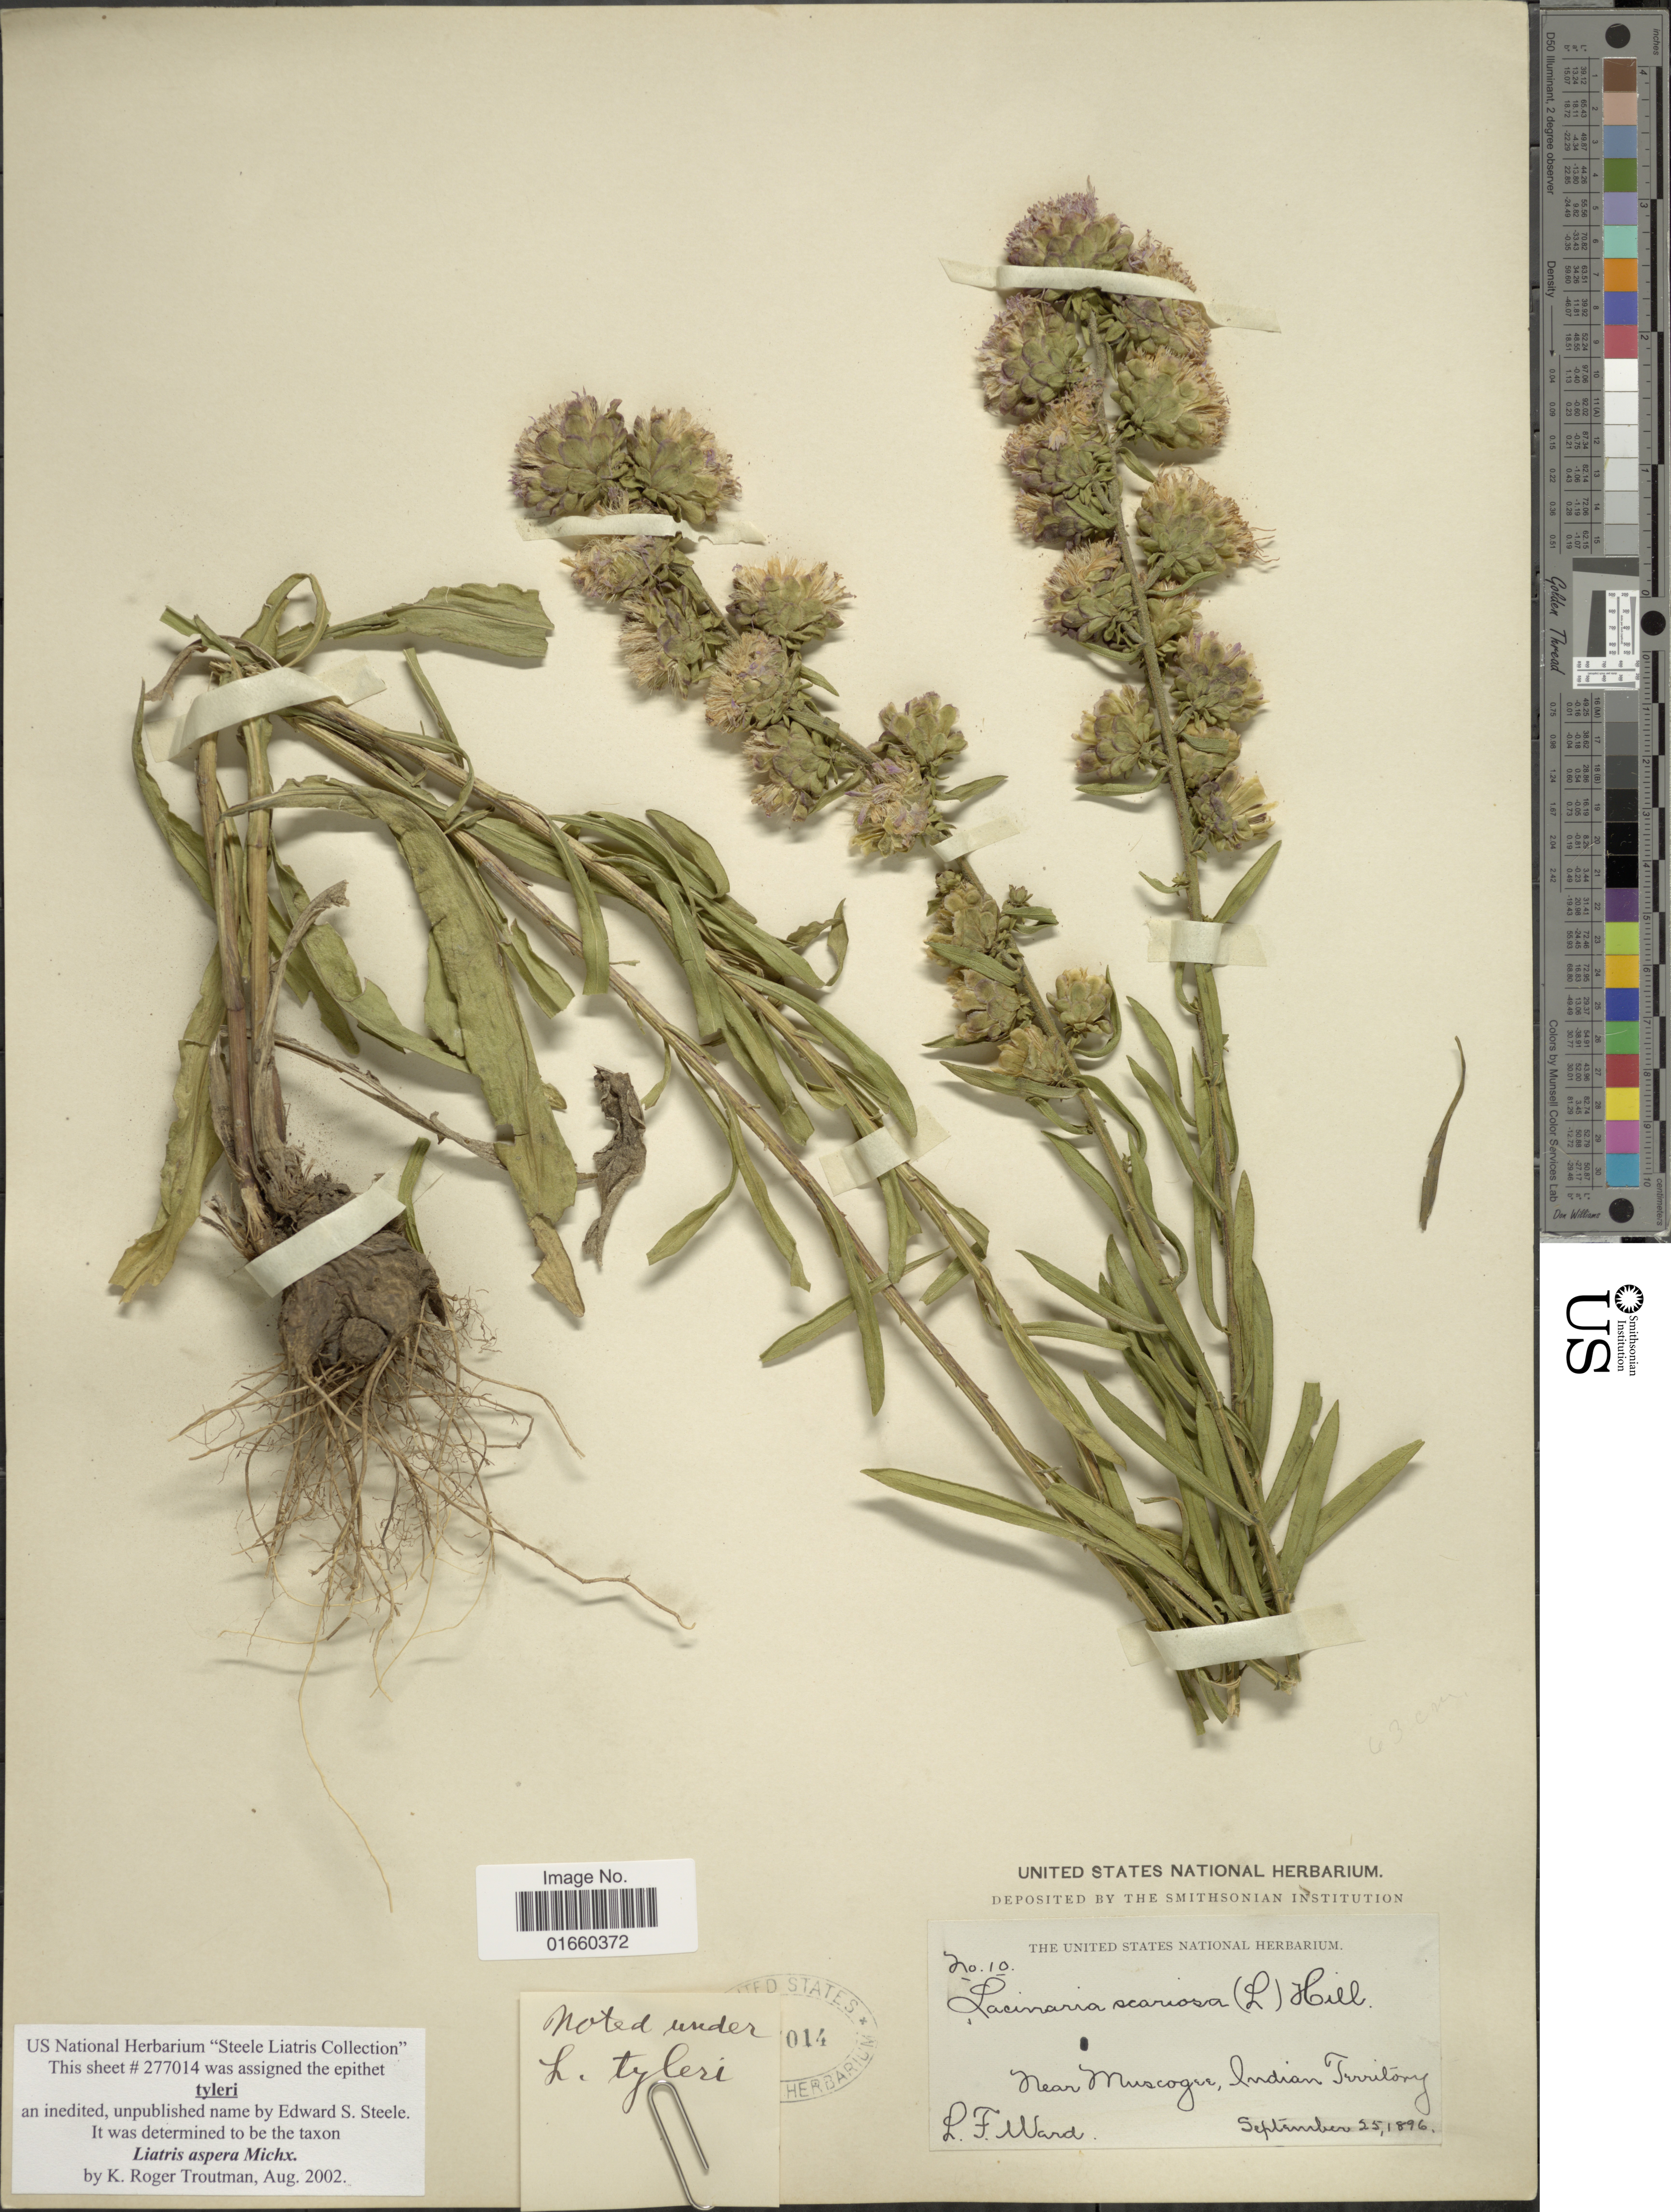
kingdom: Plantae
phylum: Tracheophyta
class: Magnoliopsida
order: Asterales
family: Asteraceae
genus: Liatris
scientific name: Liatris aspera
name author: Michx.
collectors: L. Ward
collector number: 10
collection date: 1896-09-25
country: United States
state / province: Oklahoma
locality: Near Muscogee, Indian Territory